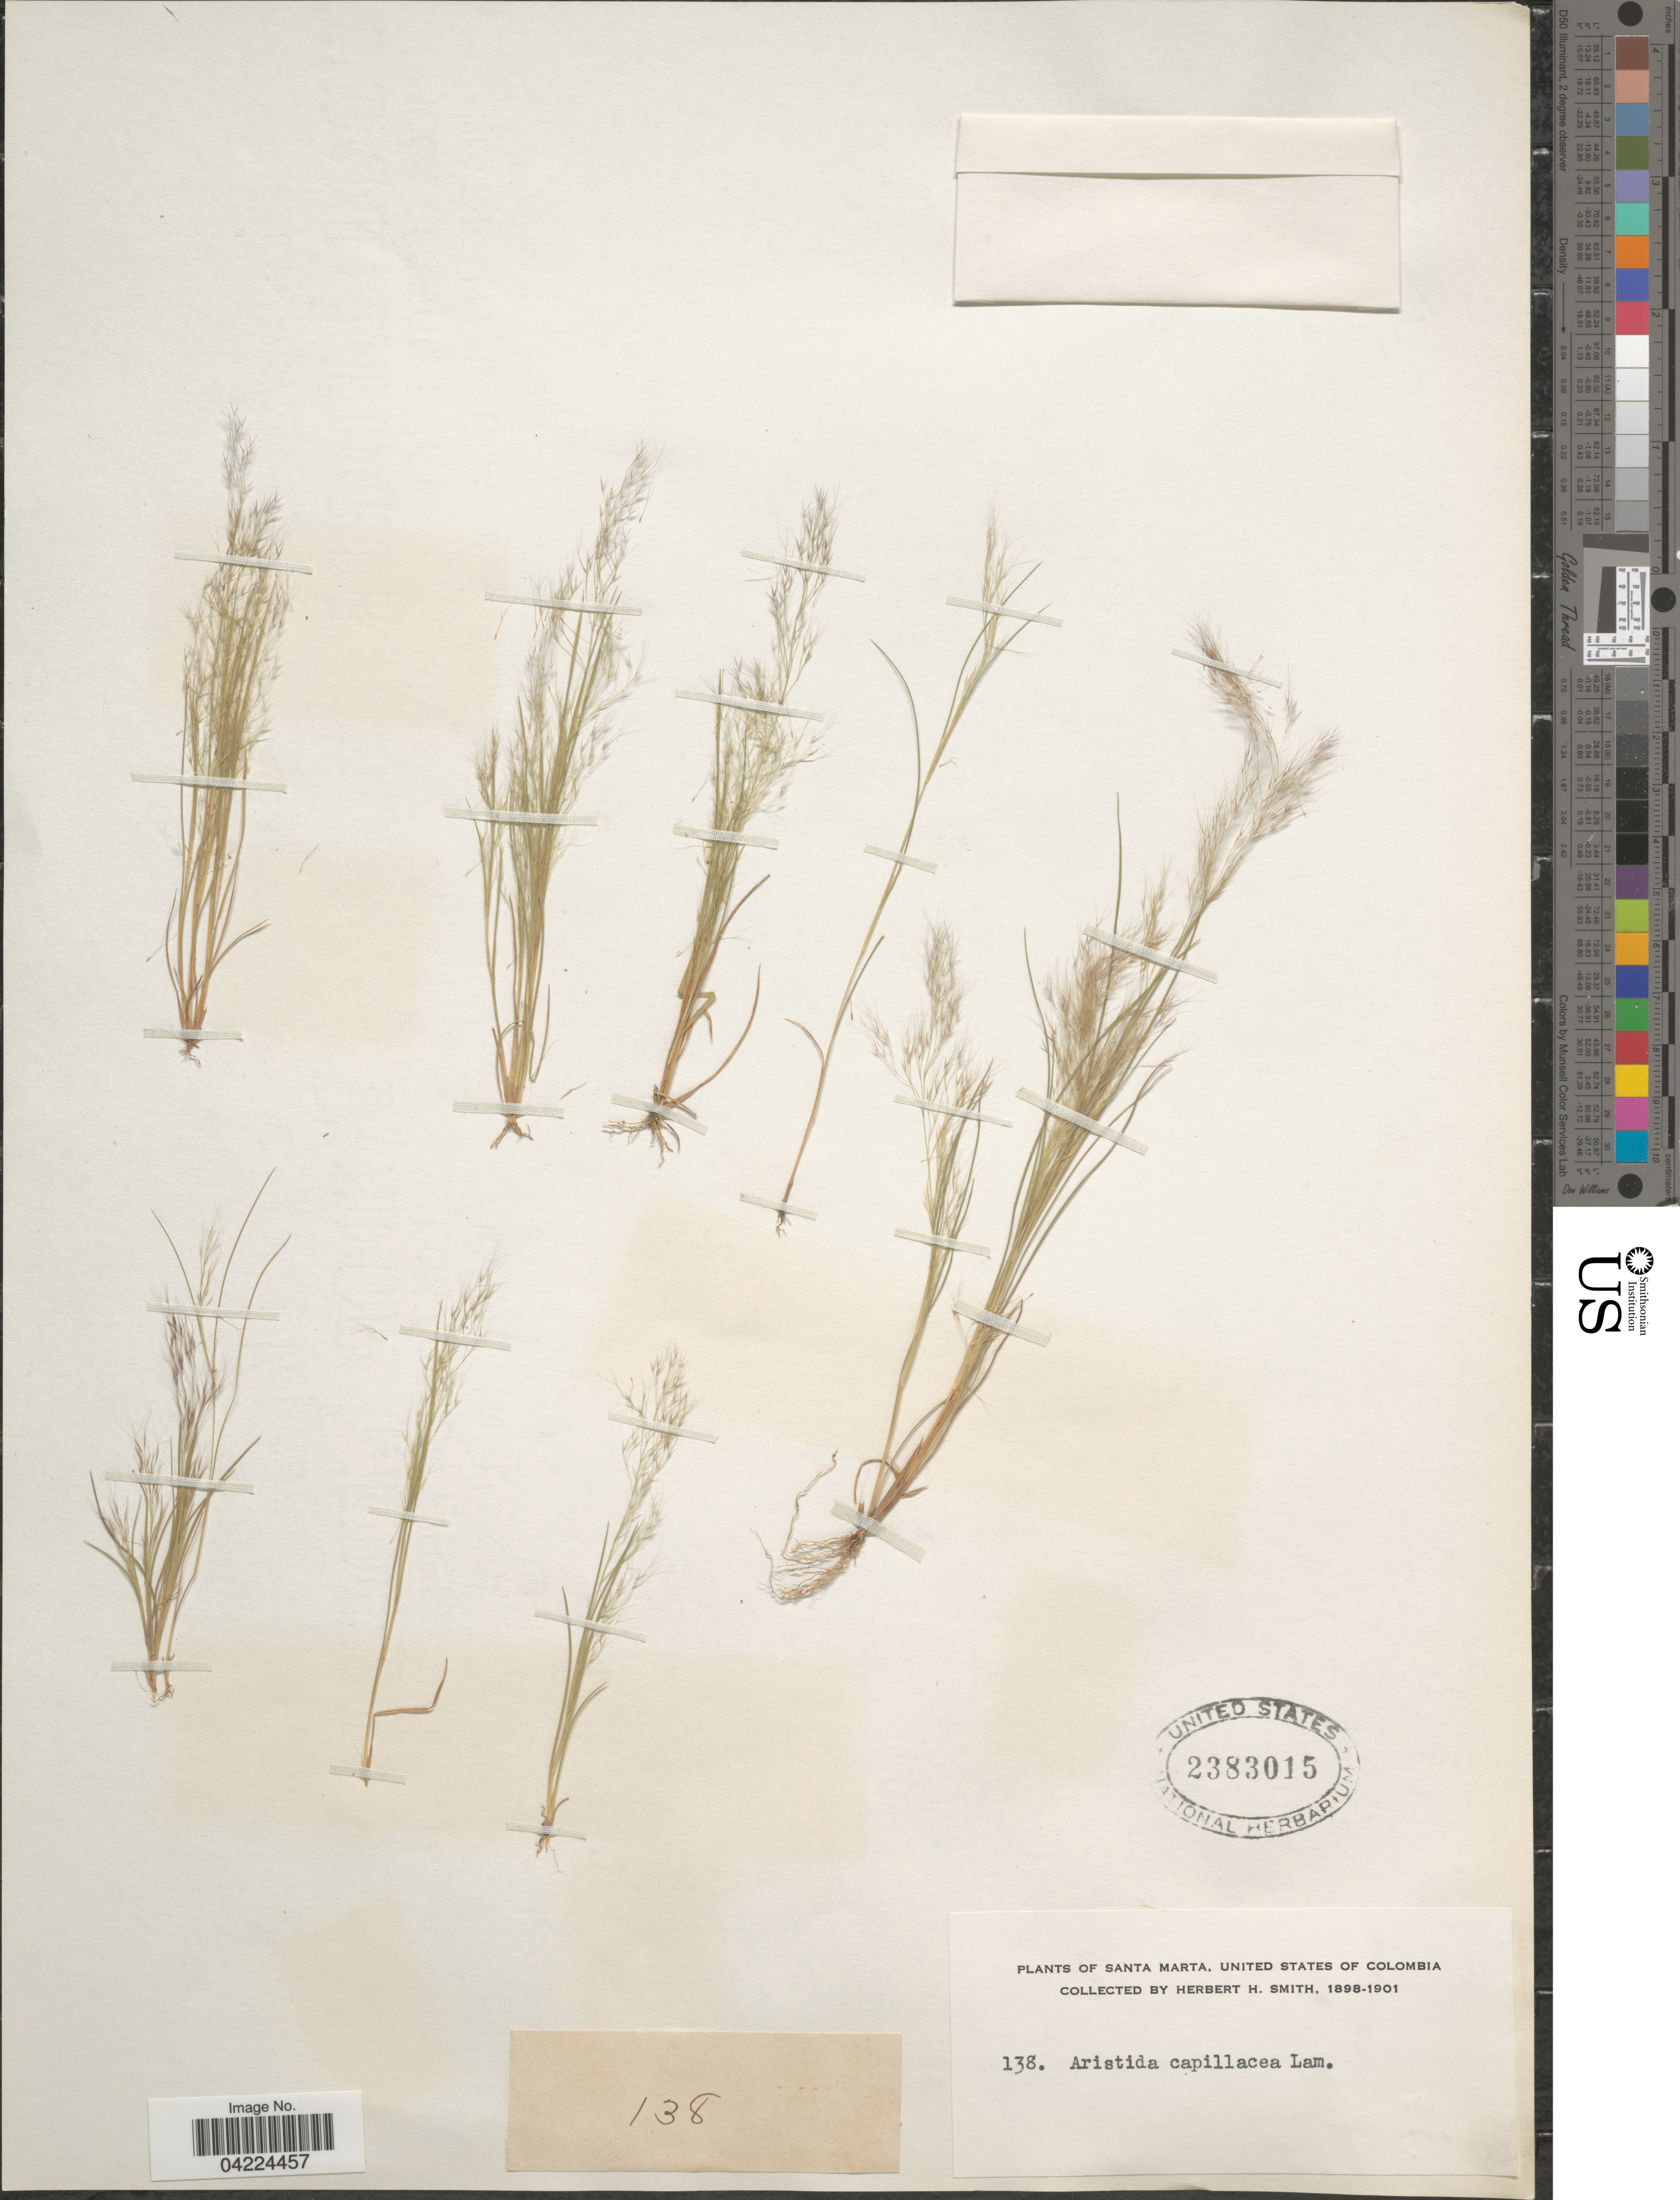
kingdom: Plantae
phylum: Tracheophyta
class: Liliopsida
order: Poales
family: Poaceae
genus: Aristida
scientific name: Aristida capillacea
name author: Lam.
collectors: Herbert H. Smith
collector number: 138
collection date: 1898/1901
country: Colombia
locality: Santa Marta, United States of Colombia.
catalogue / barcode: US 2383015